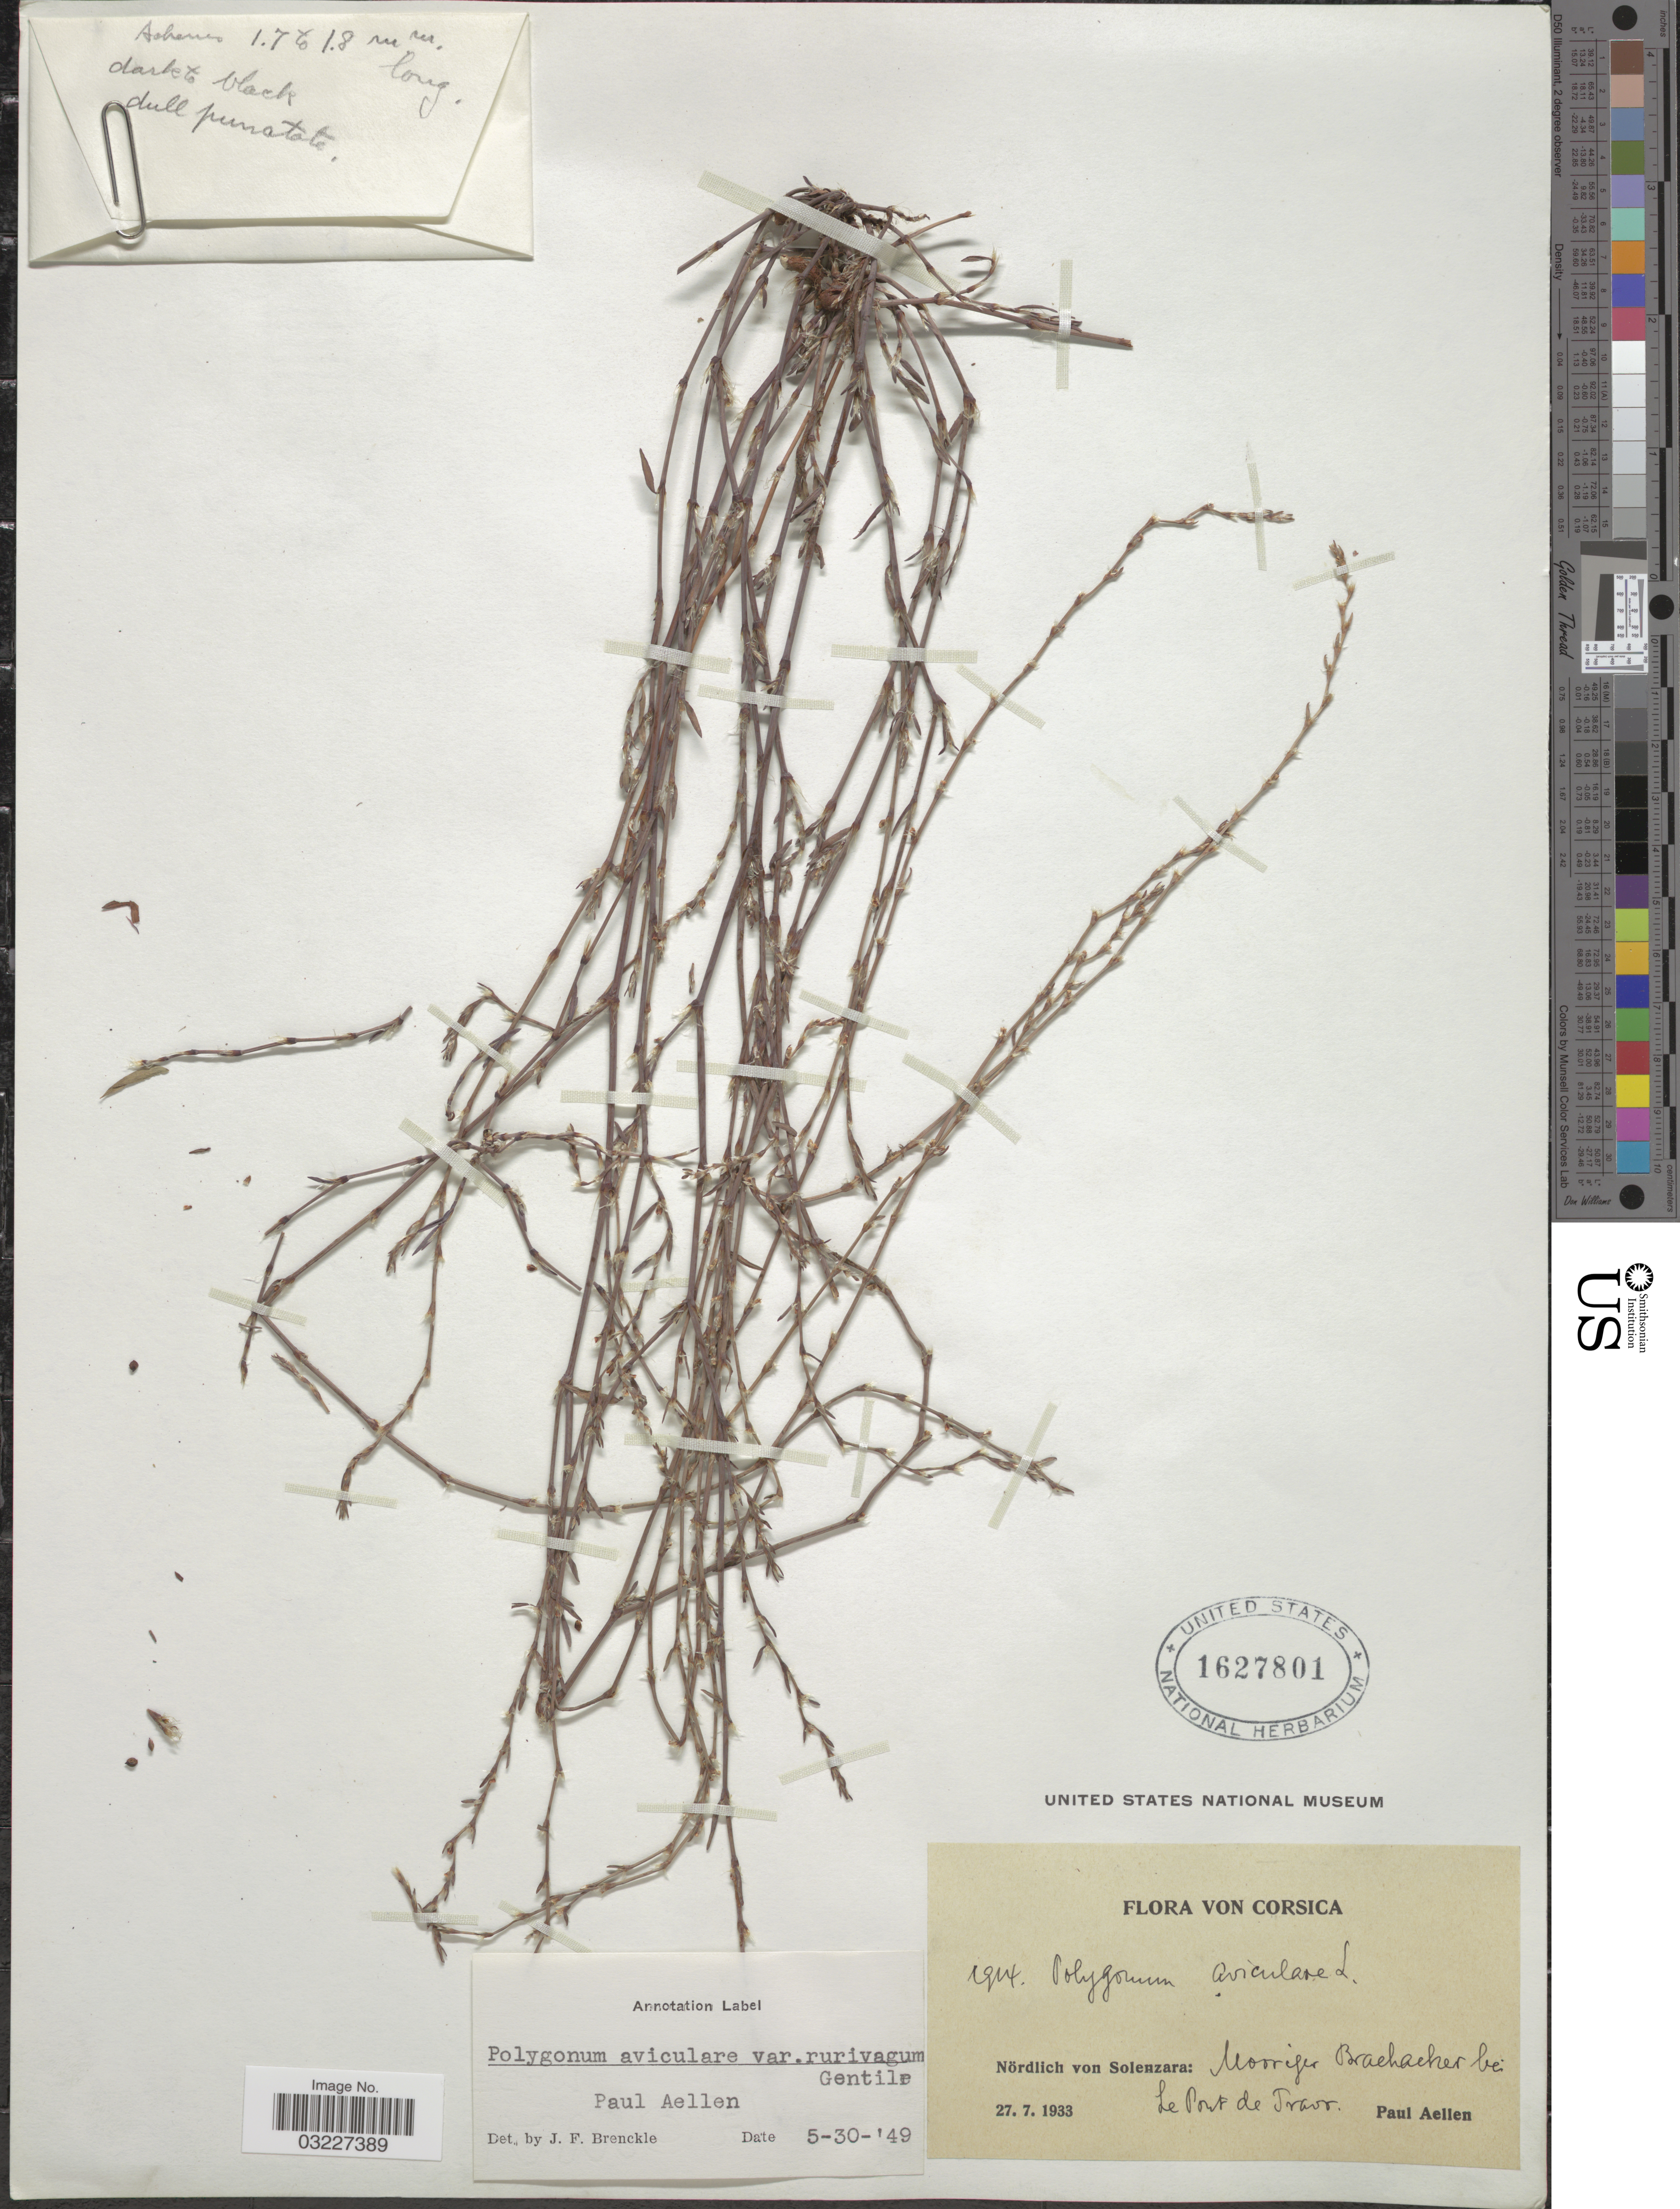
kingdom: Plantae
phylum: Tracheophyta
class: Magnoliopsida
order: Caryophyllales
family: Polygonaceae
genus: Polygonum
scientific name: Polygonum rurivagum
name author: Jord. ex Boreau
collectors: P. Aellen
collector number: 1914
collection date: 1933-07-27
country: France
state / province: Corsica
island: Corse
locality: Nördlich von Solenzara: Morriger [interpreted] Brachacher bei Le Port de Traor [interpreted].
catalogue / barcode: US 1627801